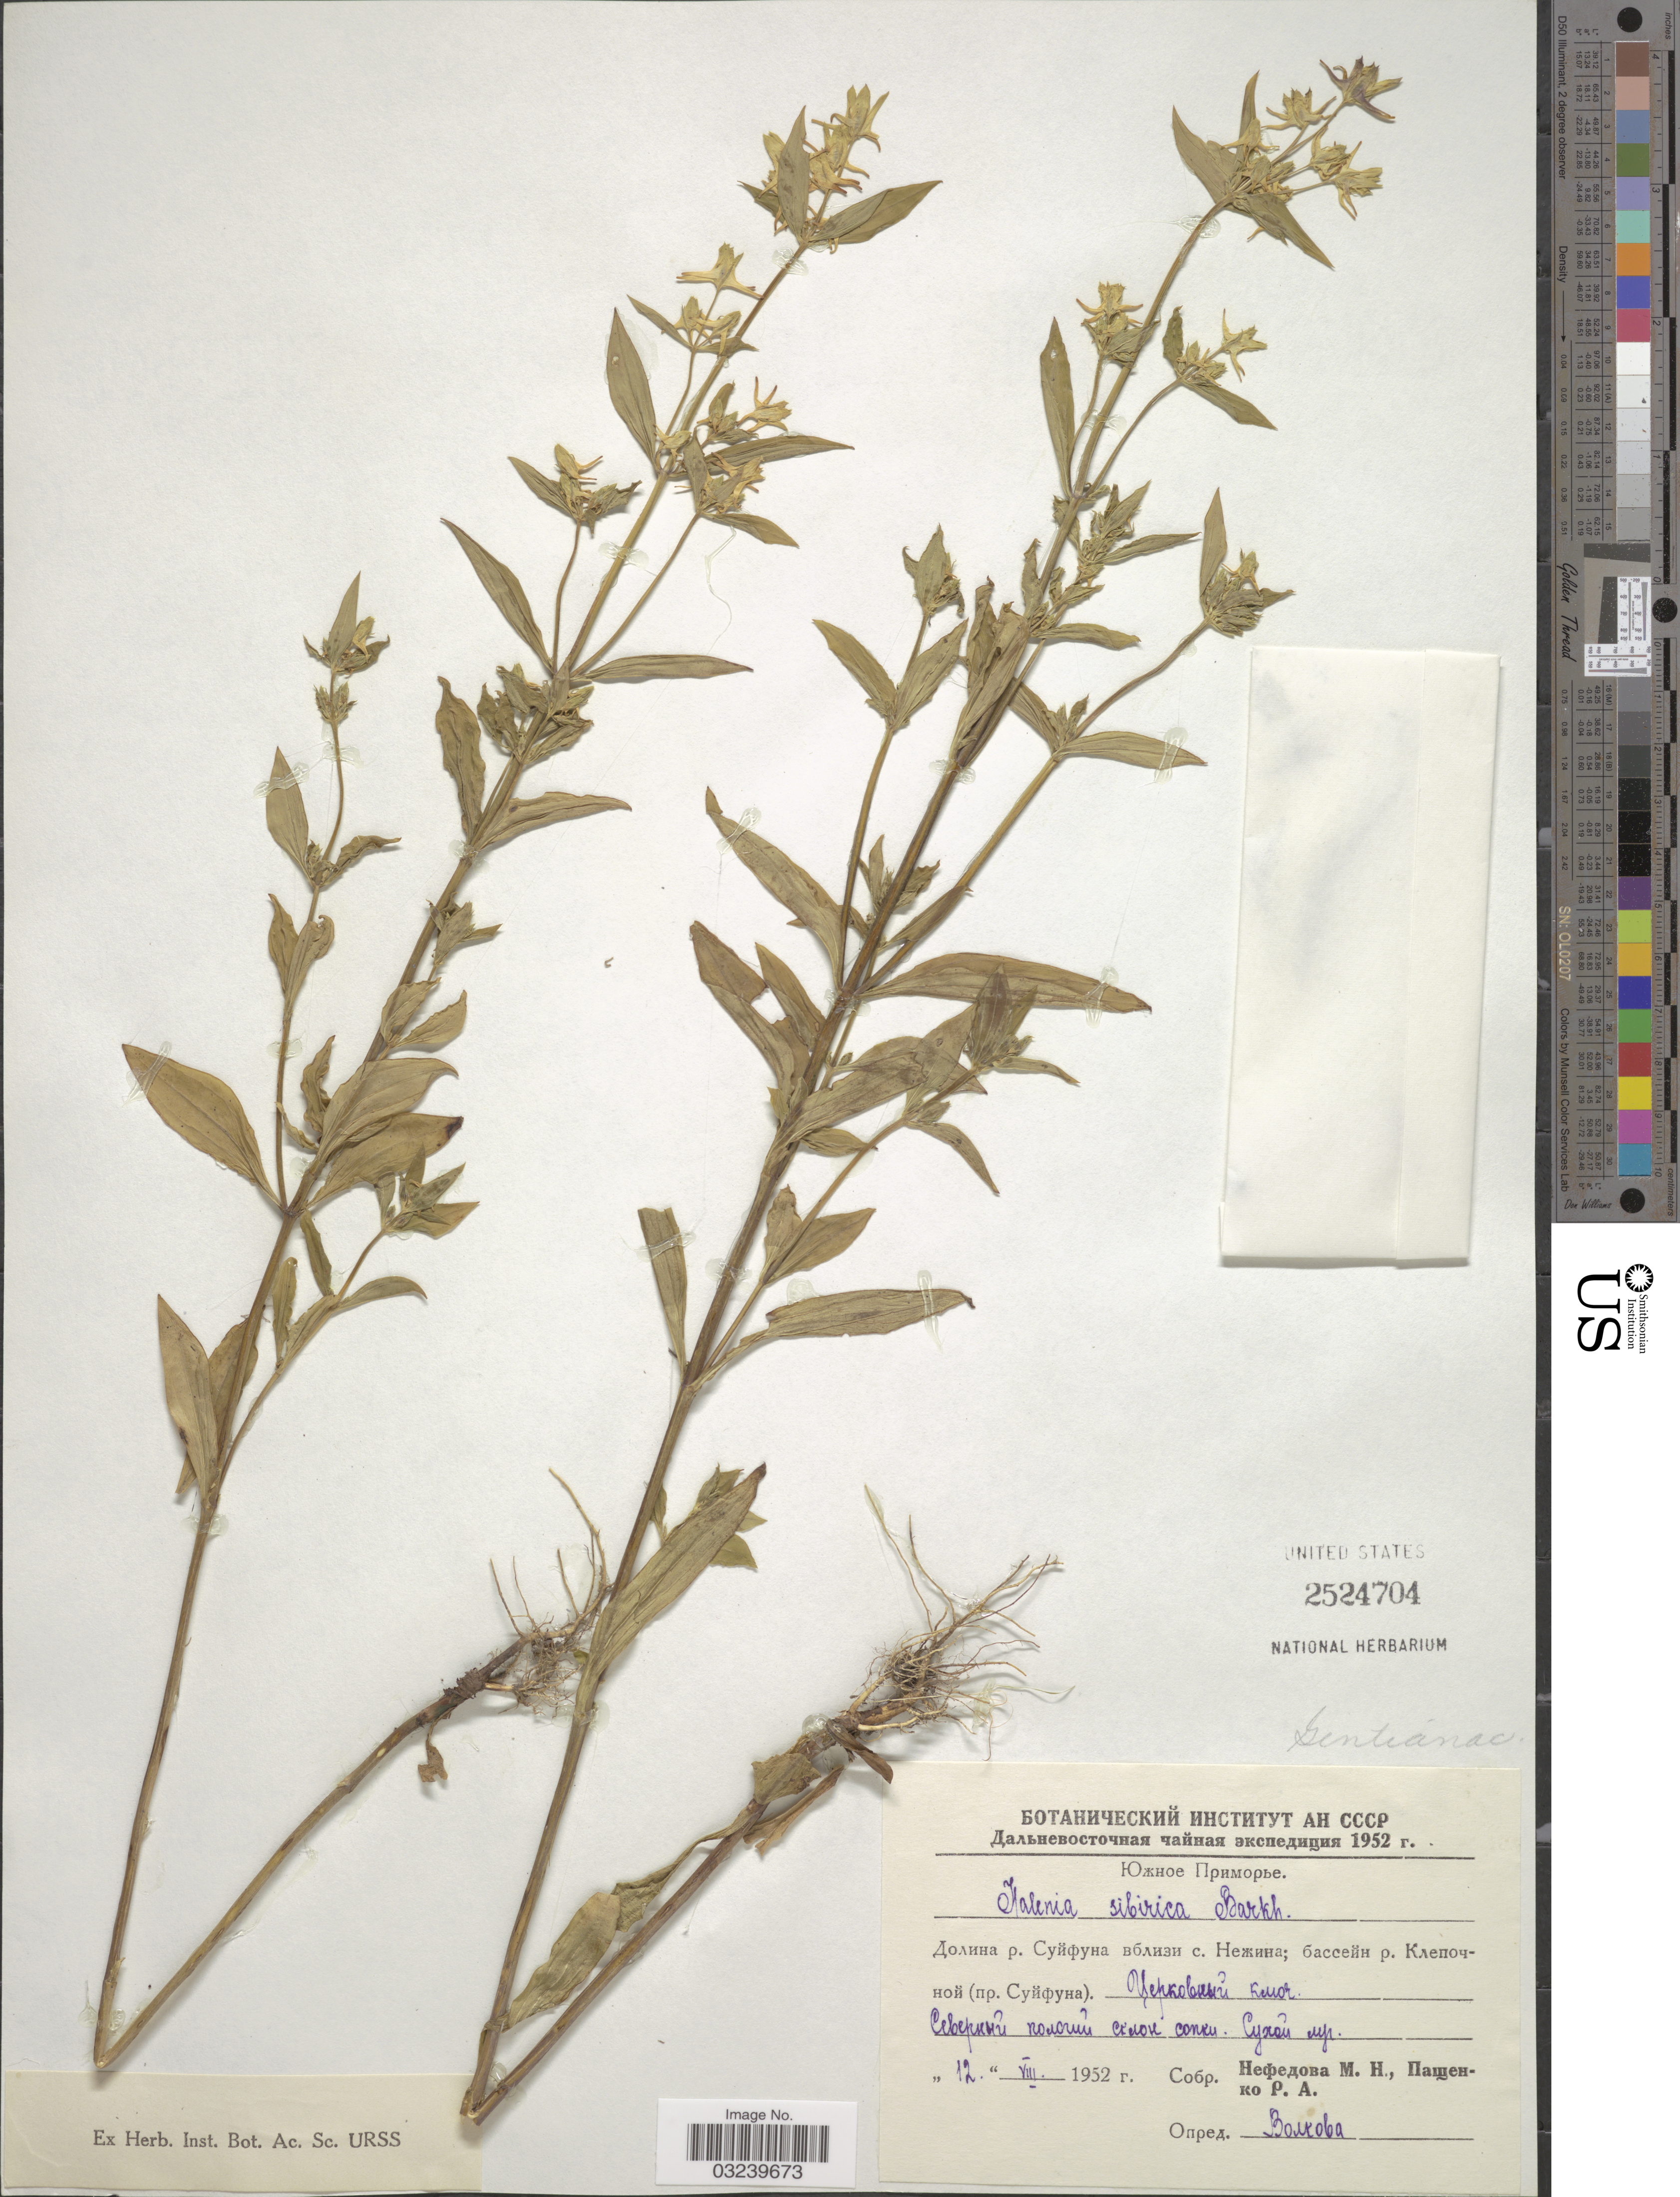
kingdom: Plantae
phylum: Tracheophyta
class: Magnoliopsida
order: Gentianales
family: Gentianaceae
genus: Halenia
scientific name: Halenia sibirica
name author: Borkh.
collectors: M. Nefedova & R. Pashenko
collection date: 1952-08-12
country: Russian Federation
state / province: Primorsky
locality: Valley of River Suifun near village Nezhino, basin of River Klepochnaya.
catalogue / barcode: US 2524704